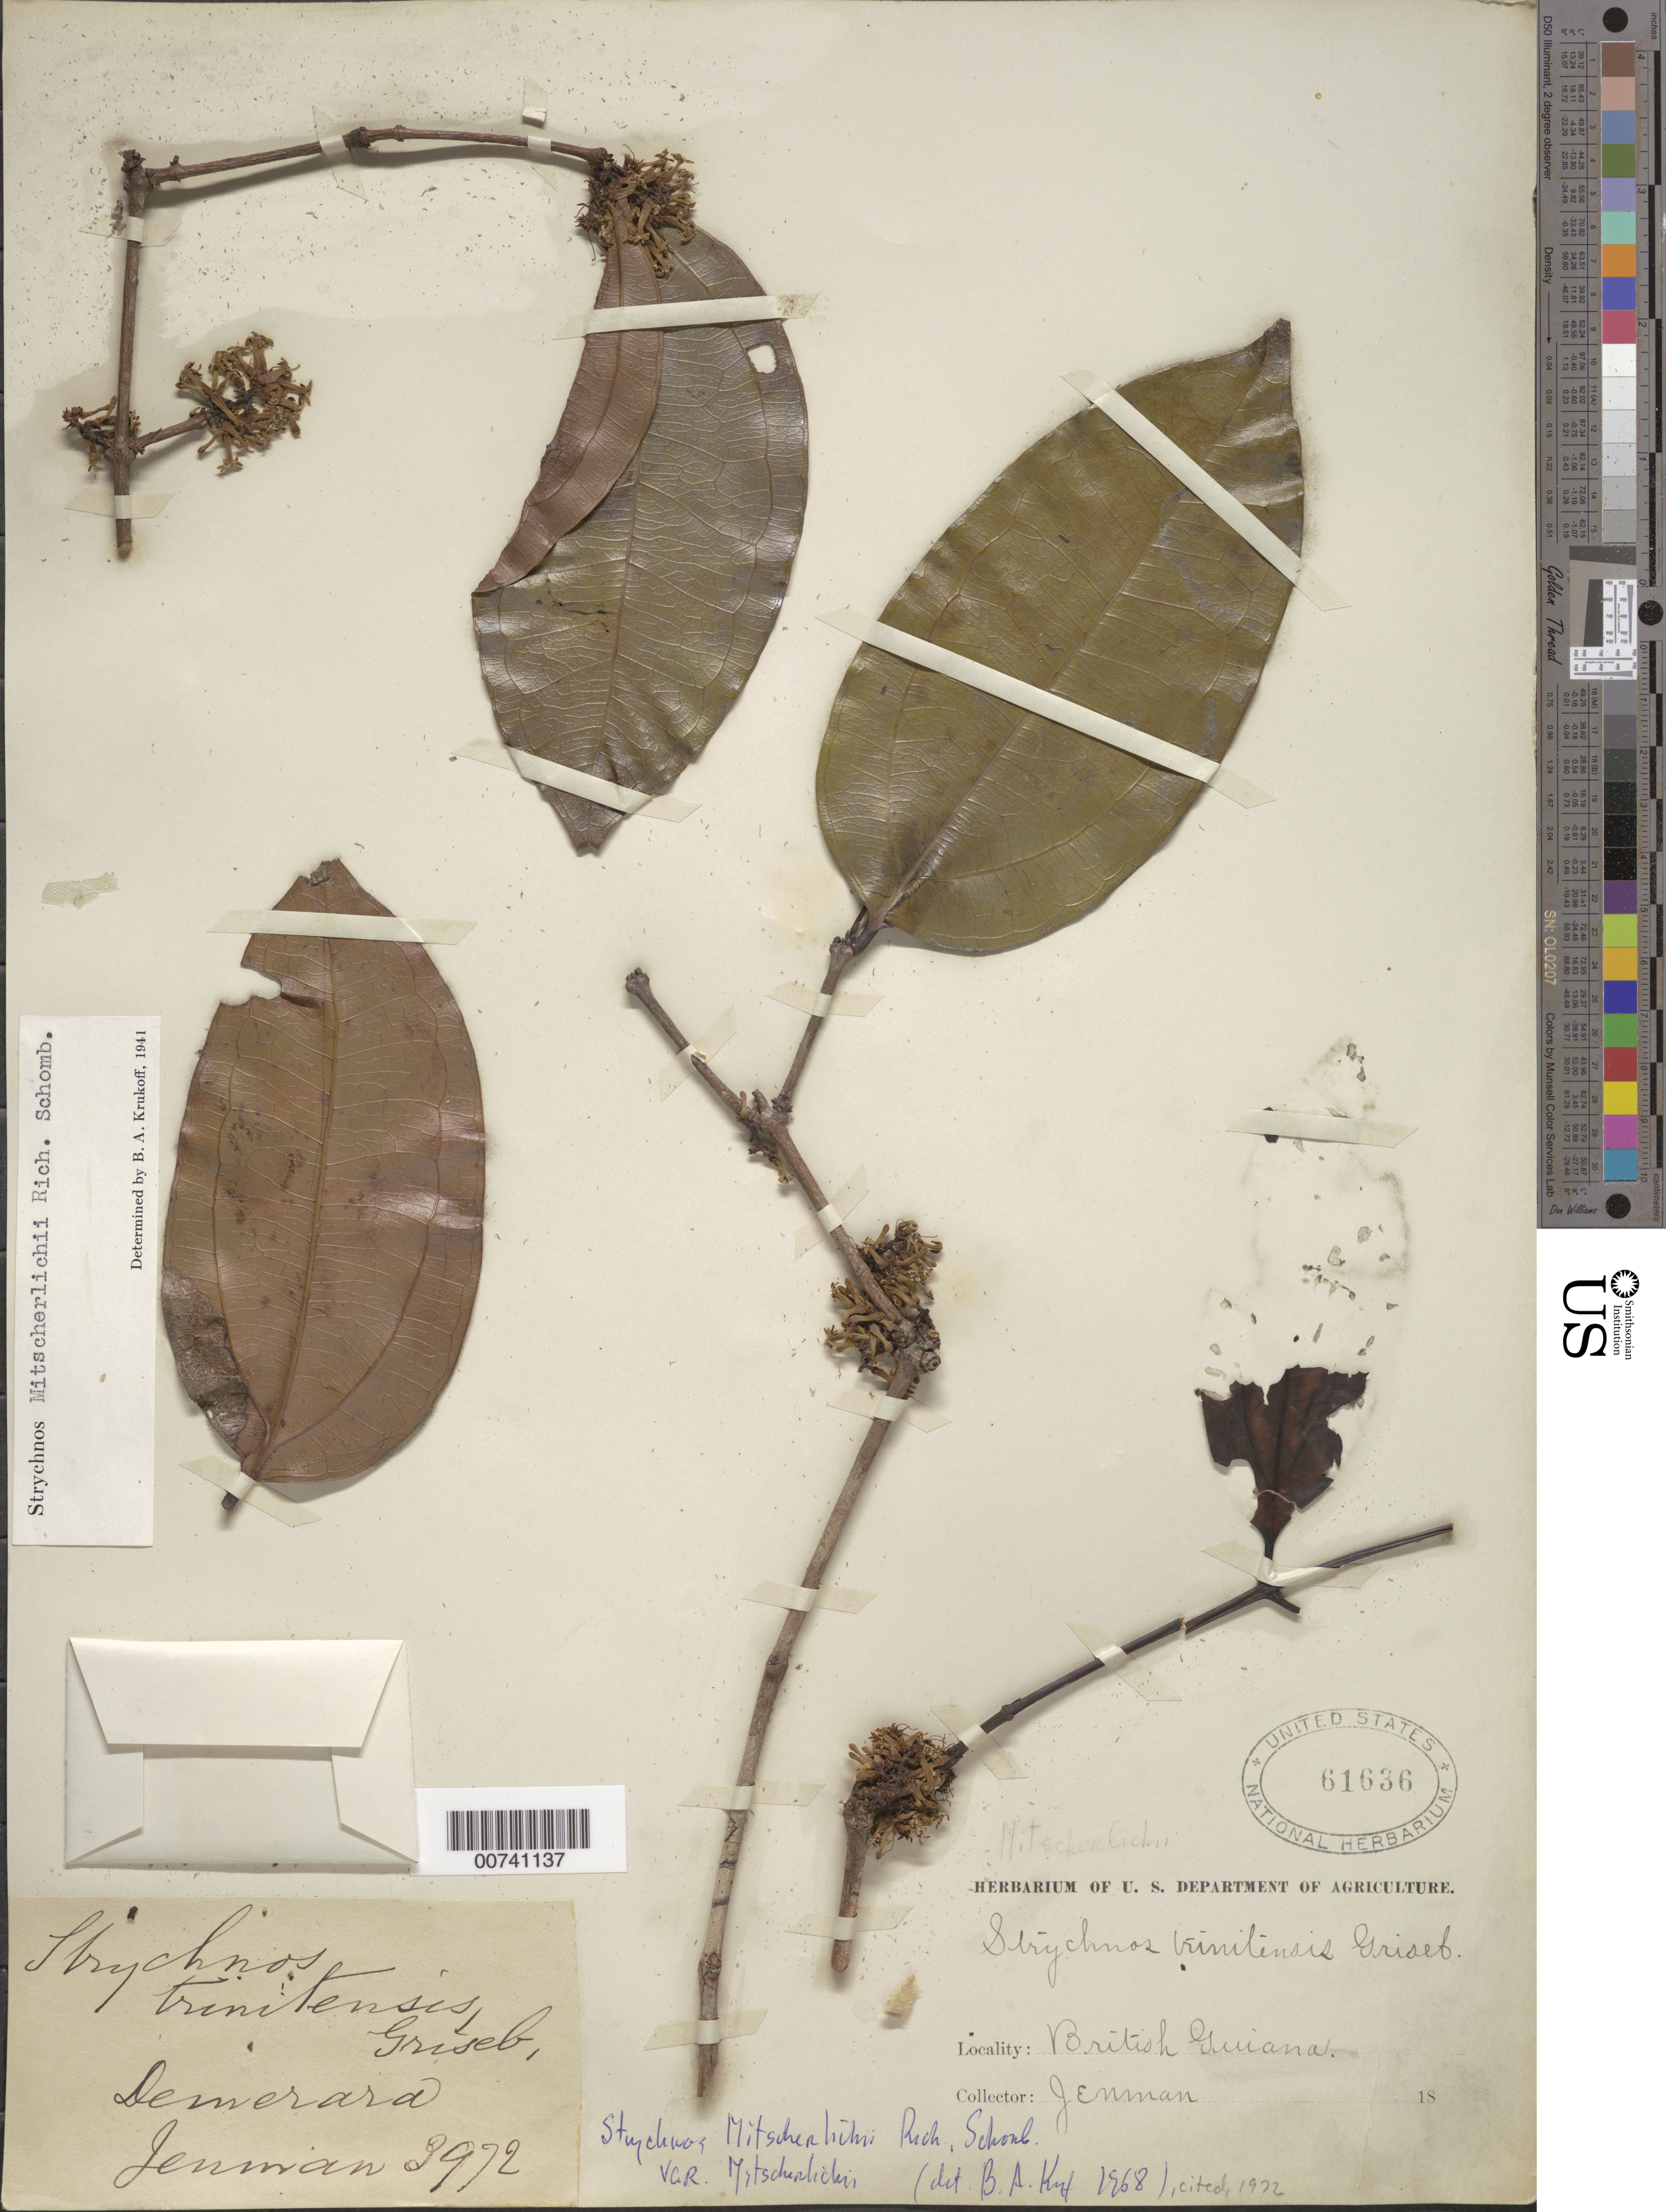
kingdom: Plantae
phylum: Tracheophyta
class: Magnoliopsida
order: Gentianales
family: Loganiaceae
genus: Strychnos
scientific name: Strychnos mitscherlichii var. mitscherlichii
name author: M.R. Schomb.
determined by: Krukoff, B. A.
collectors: G. S. Jenman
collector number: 3972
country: Guyana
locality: Demerara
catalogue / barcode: US 61636